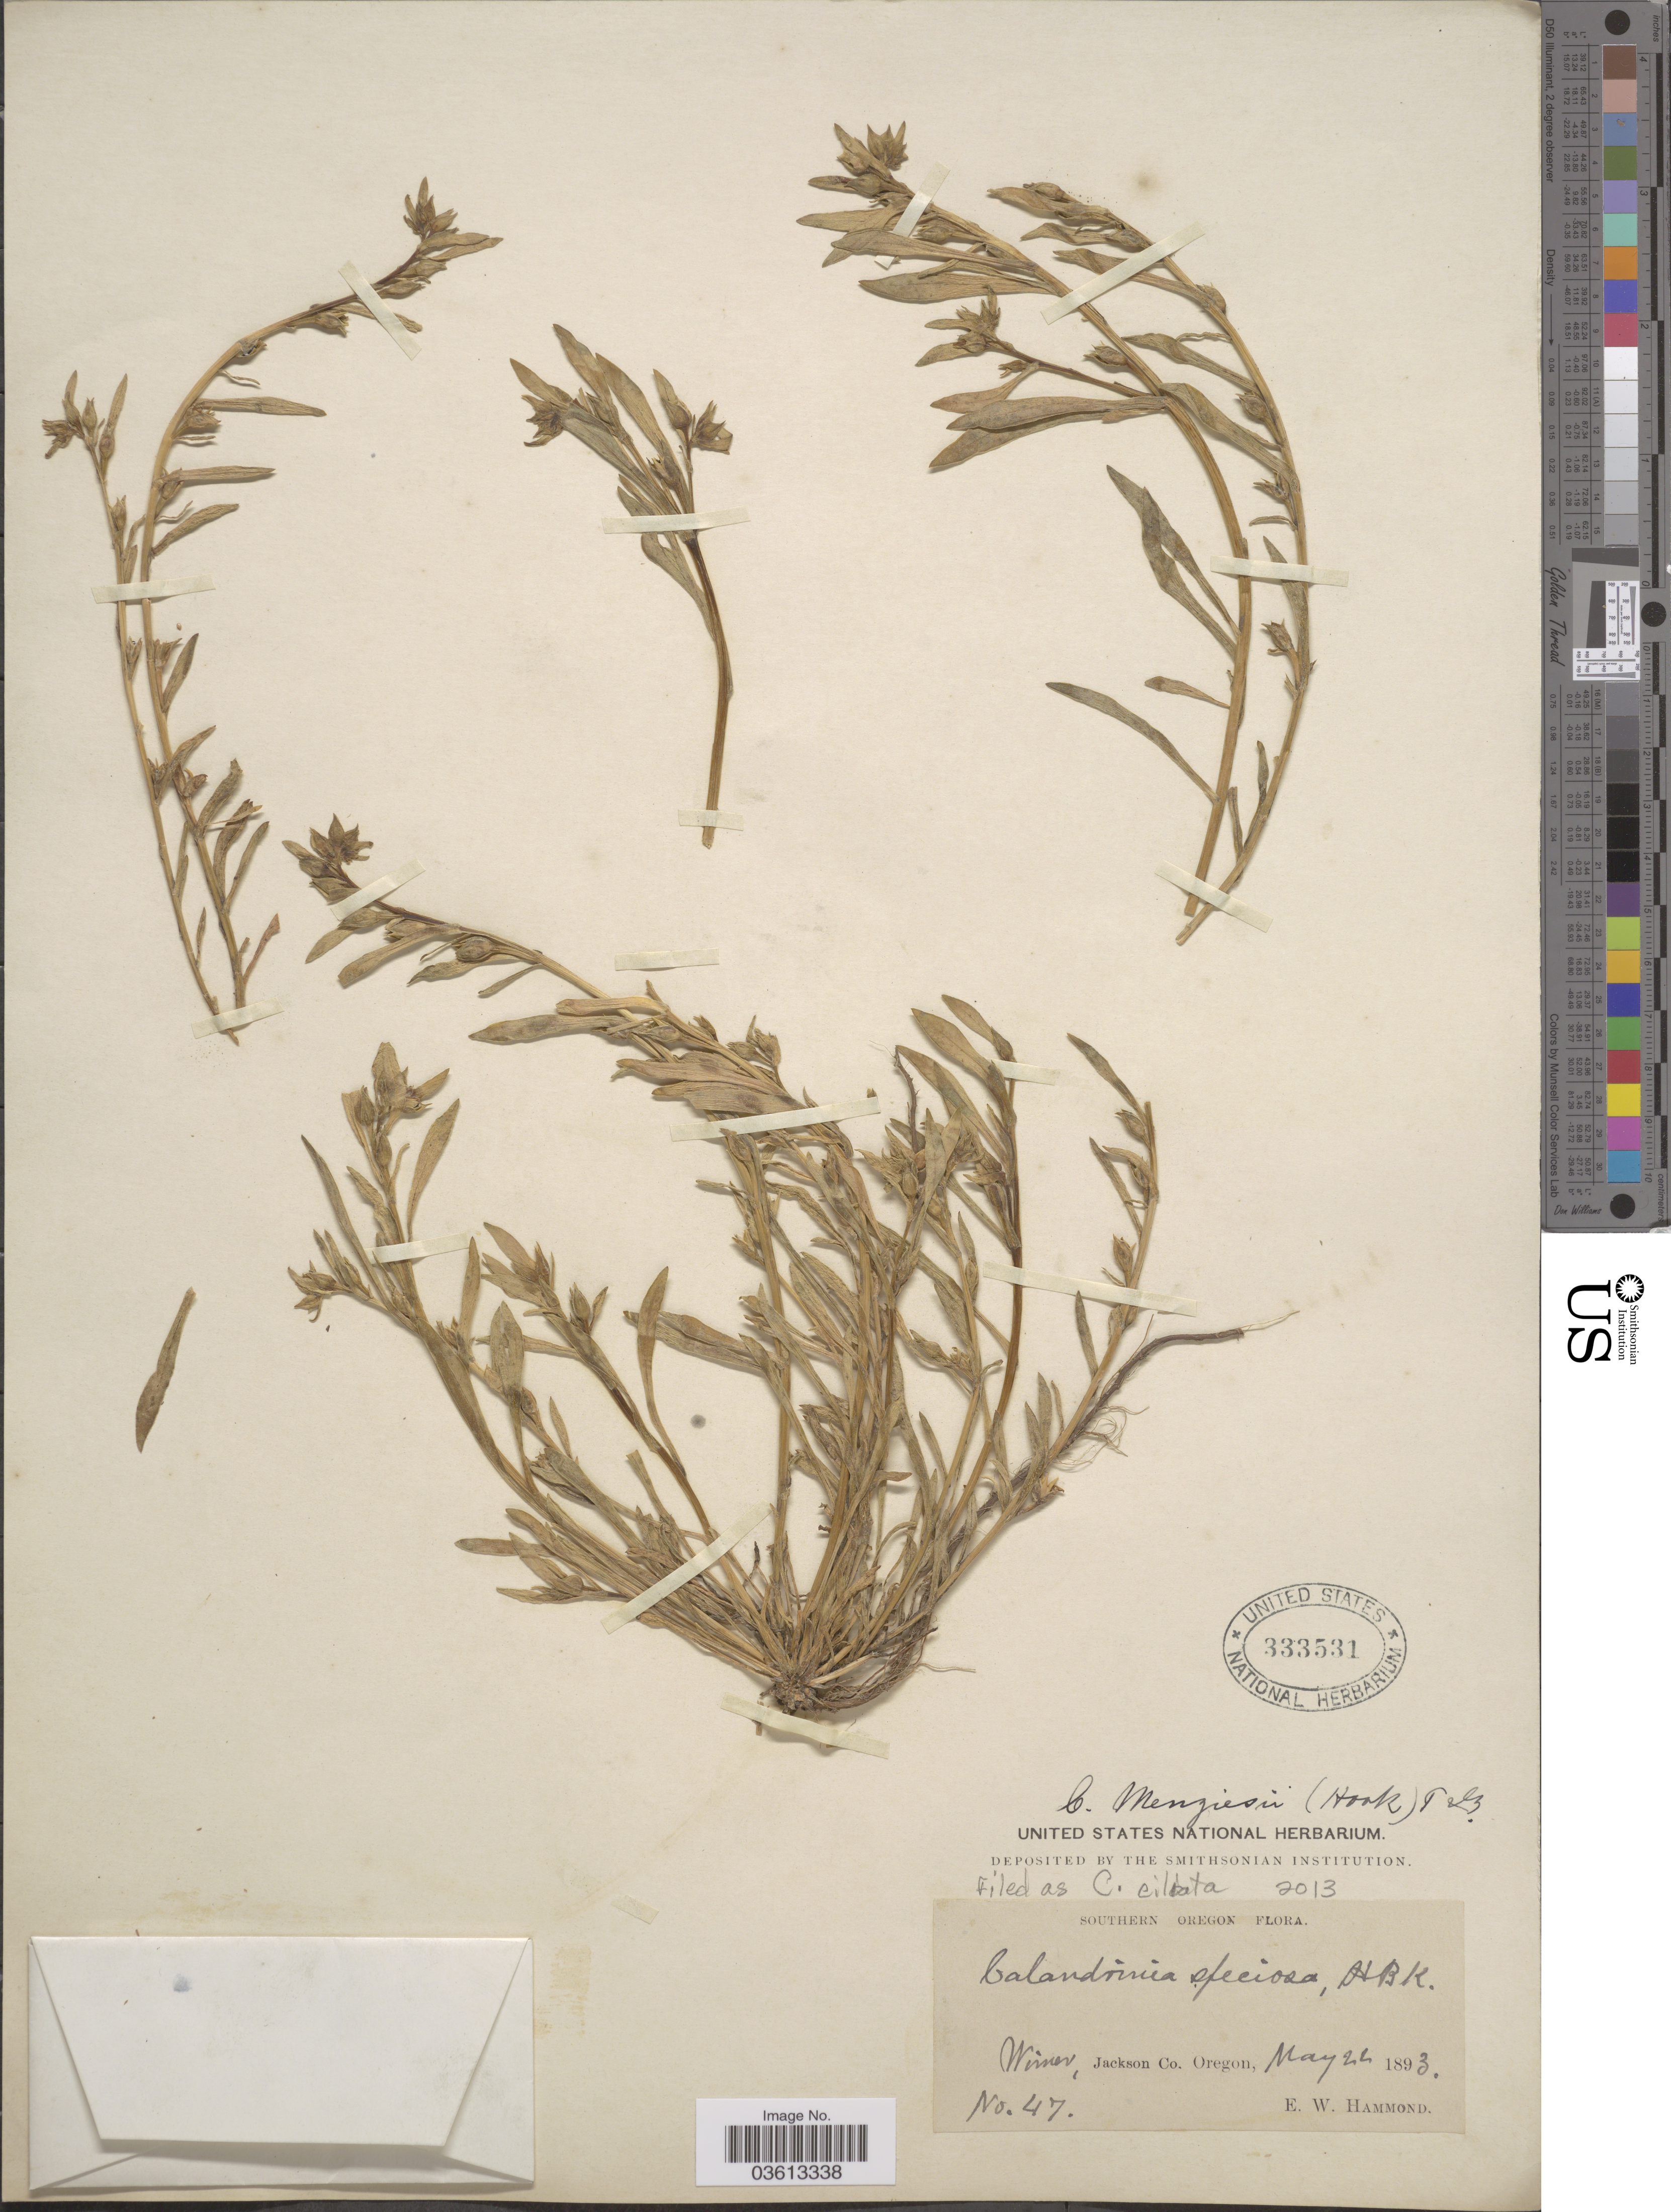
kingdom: Plantae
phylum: Tracheophyta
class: Magnoliopsida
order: Caryophyllales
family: Montiaceae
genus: Calandrinia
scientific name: Calandrinia ciliata var. ciliata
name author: (Ruiz & Pav.) DC.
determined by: Strong, Mark T., (BOT), Smithsonian Institution - National Museum of Natural History (UNITED STATES)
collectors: E. Hammond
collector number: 47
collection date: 1893-05-22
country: United States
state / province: Oregon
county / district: Jackson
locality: Southern Oregon. Wimer, Jackson Co.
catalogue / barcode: US 333531